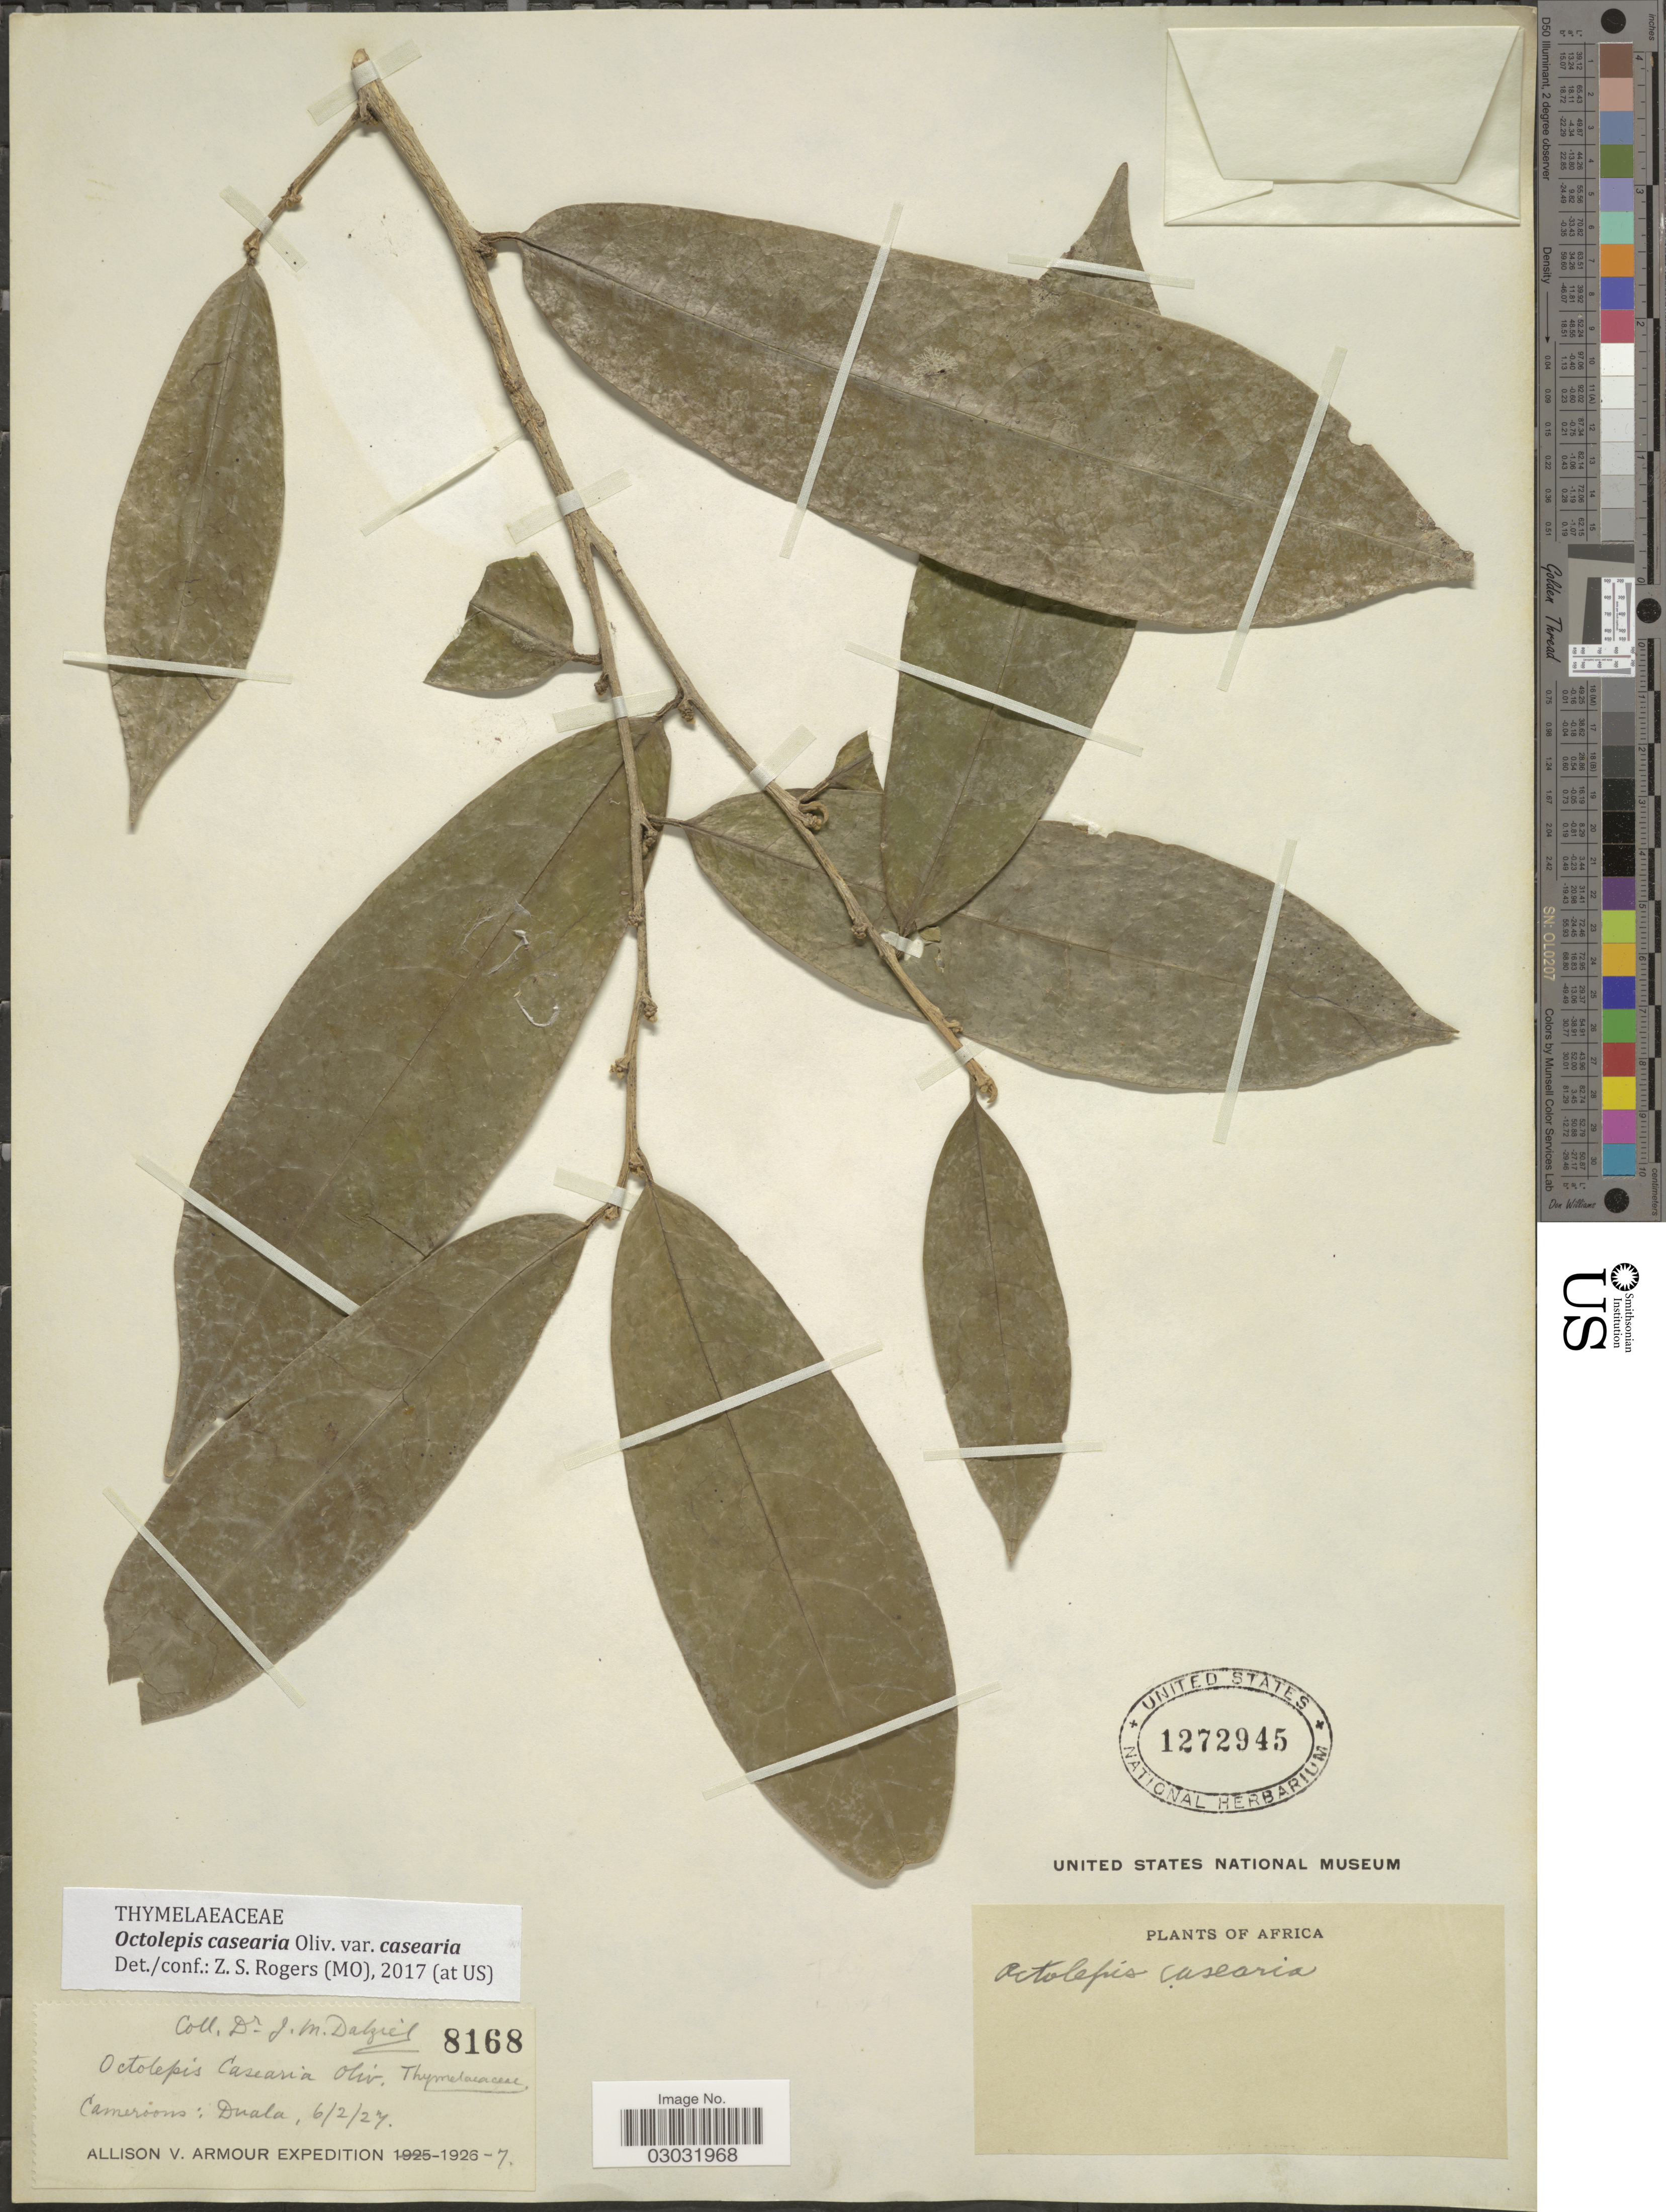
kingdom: Plantae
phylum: Tracheophyta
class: Magnoliopsida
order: Malvales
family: Thymelaeaceae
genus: Octolepis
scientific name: Octolepis casearia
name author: Oliv.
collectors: J. Dalziel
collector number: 8168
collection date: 1927-02-06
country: Cameroon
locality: Cameroons: Duala.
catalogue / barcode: US 1272945